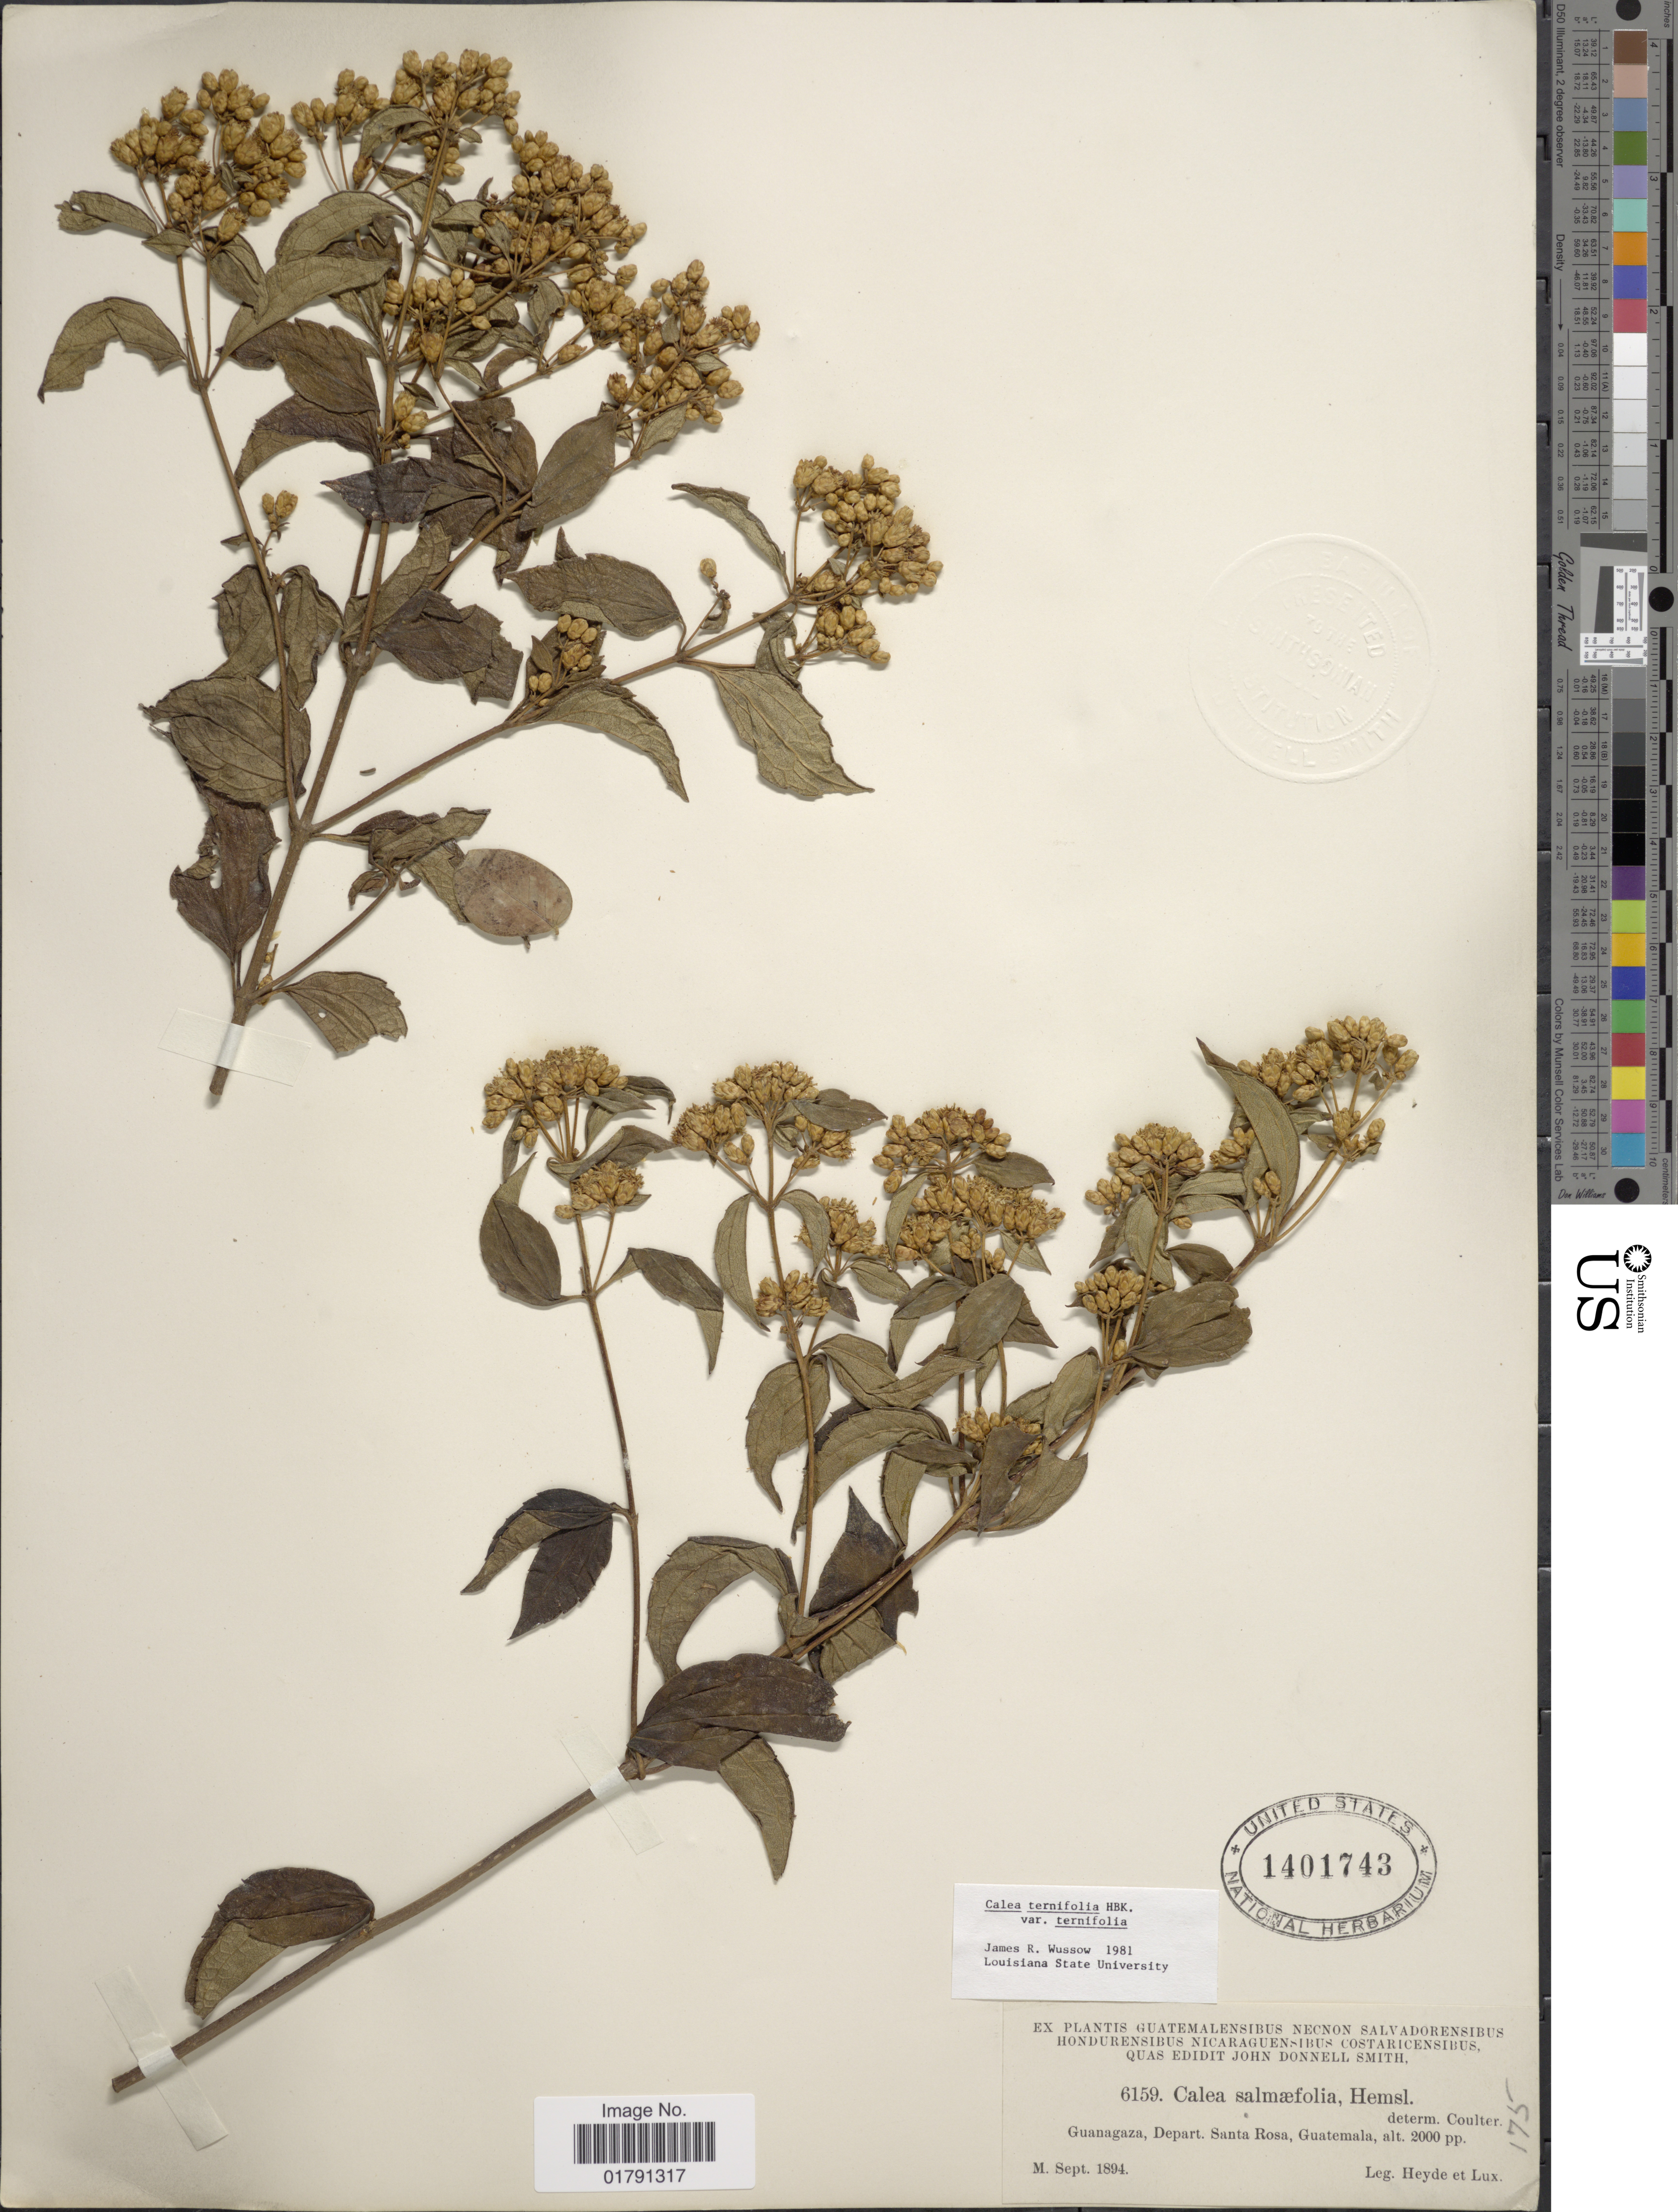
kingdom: Plantae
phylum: Tracheophyta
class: Magnoliopsida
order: Asterales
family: Asteraceae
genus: Calea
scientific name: Calea ternifolia var. ternifolia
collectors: Heyde & Lux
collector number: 6159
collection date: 1894-09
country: Guatemala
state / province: Santa Rosa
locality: Guanagaza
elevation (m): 610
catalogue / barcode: US 1401743